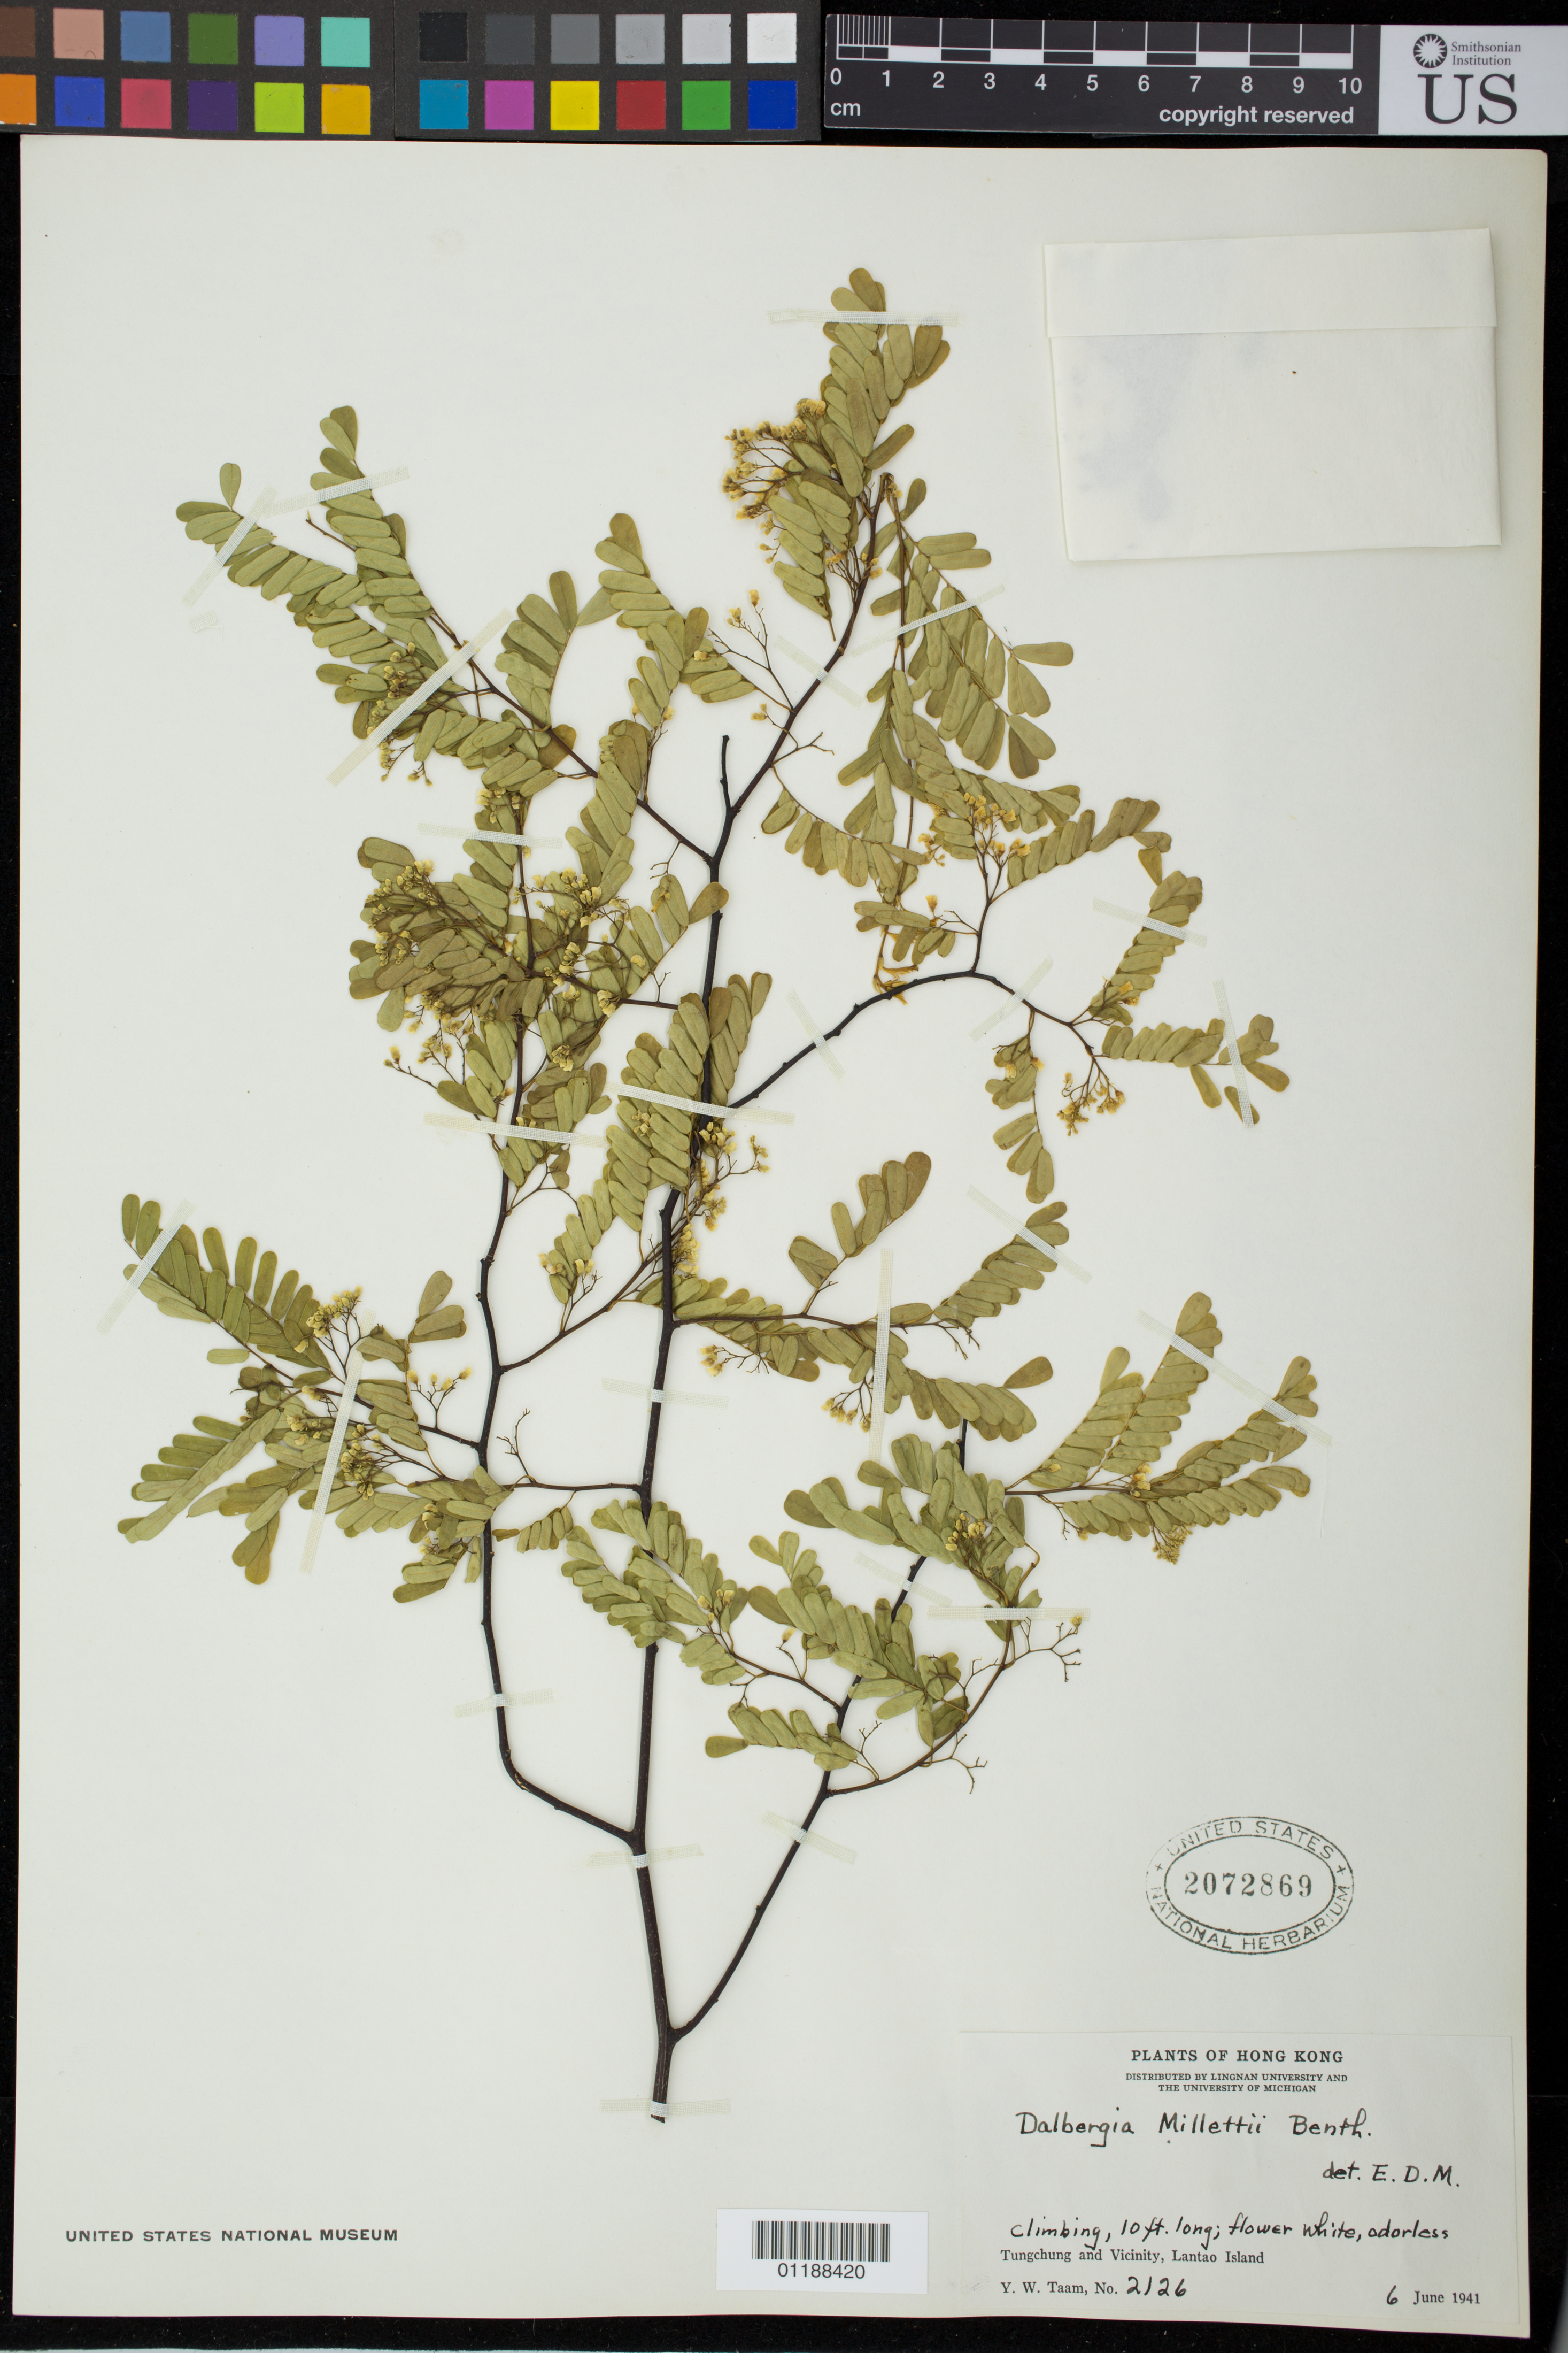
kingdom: Plantae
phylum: Tracheophyta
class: Magnoliopsida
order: Fabales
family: Fabaceae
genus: Dalbergia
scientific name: Dalbergia millettii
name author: Benth.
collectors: Y. W. Taam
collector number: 2126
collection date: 1941-06-06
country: China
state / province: Hong Kong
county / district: Islands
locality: Tungchung and Vicinity, Lantao Island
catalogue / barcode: US 2072869